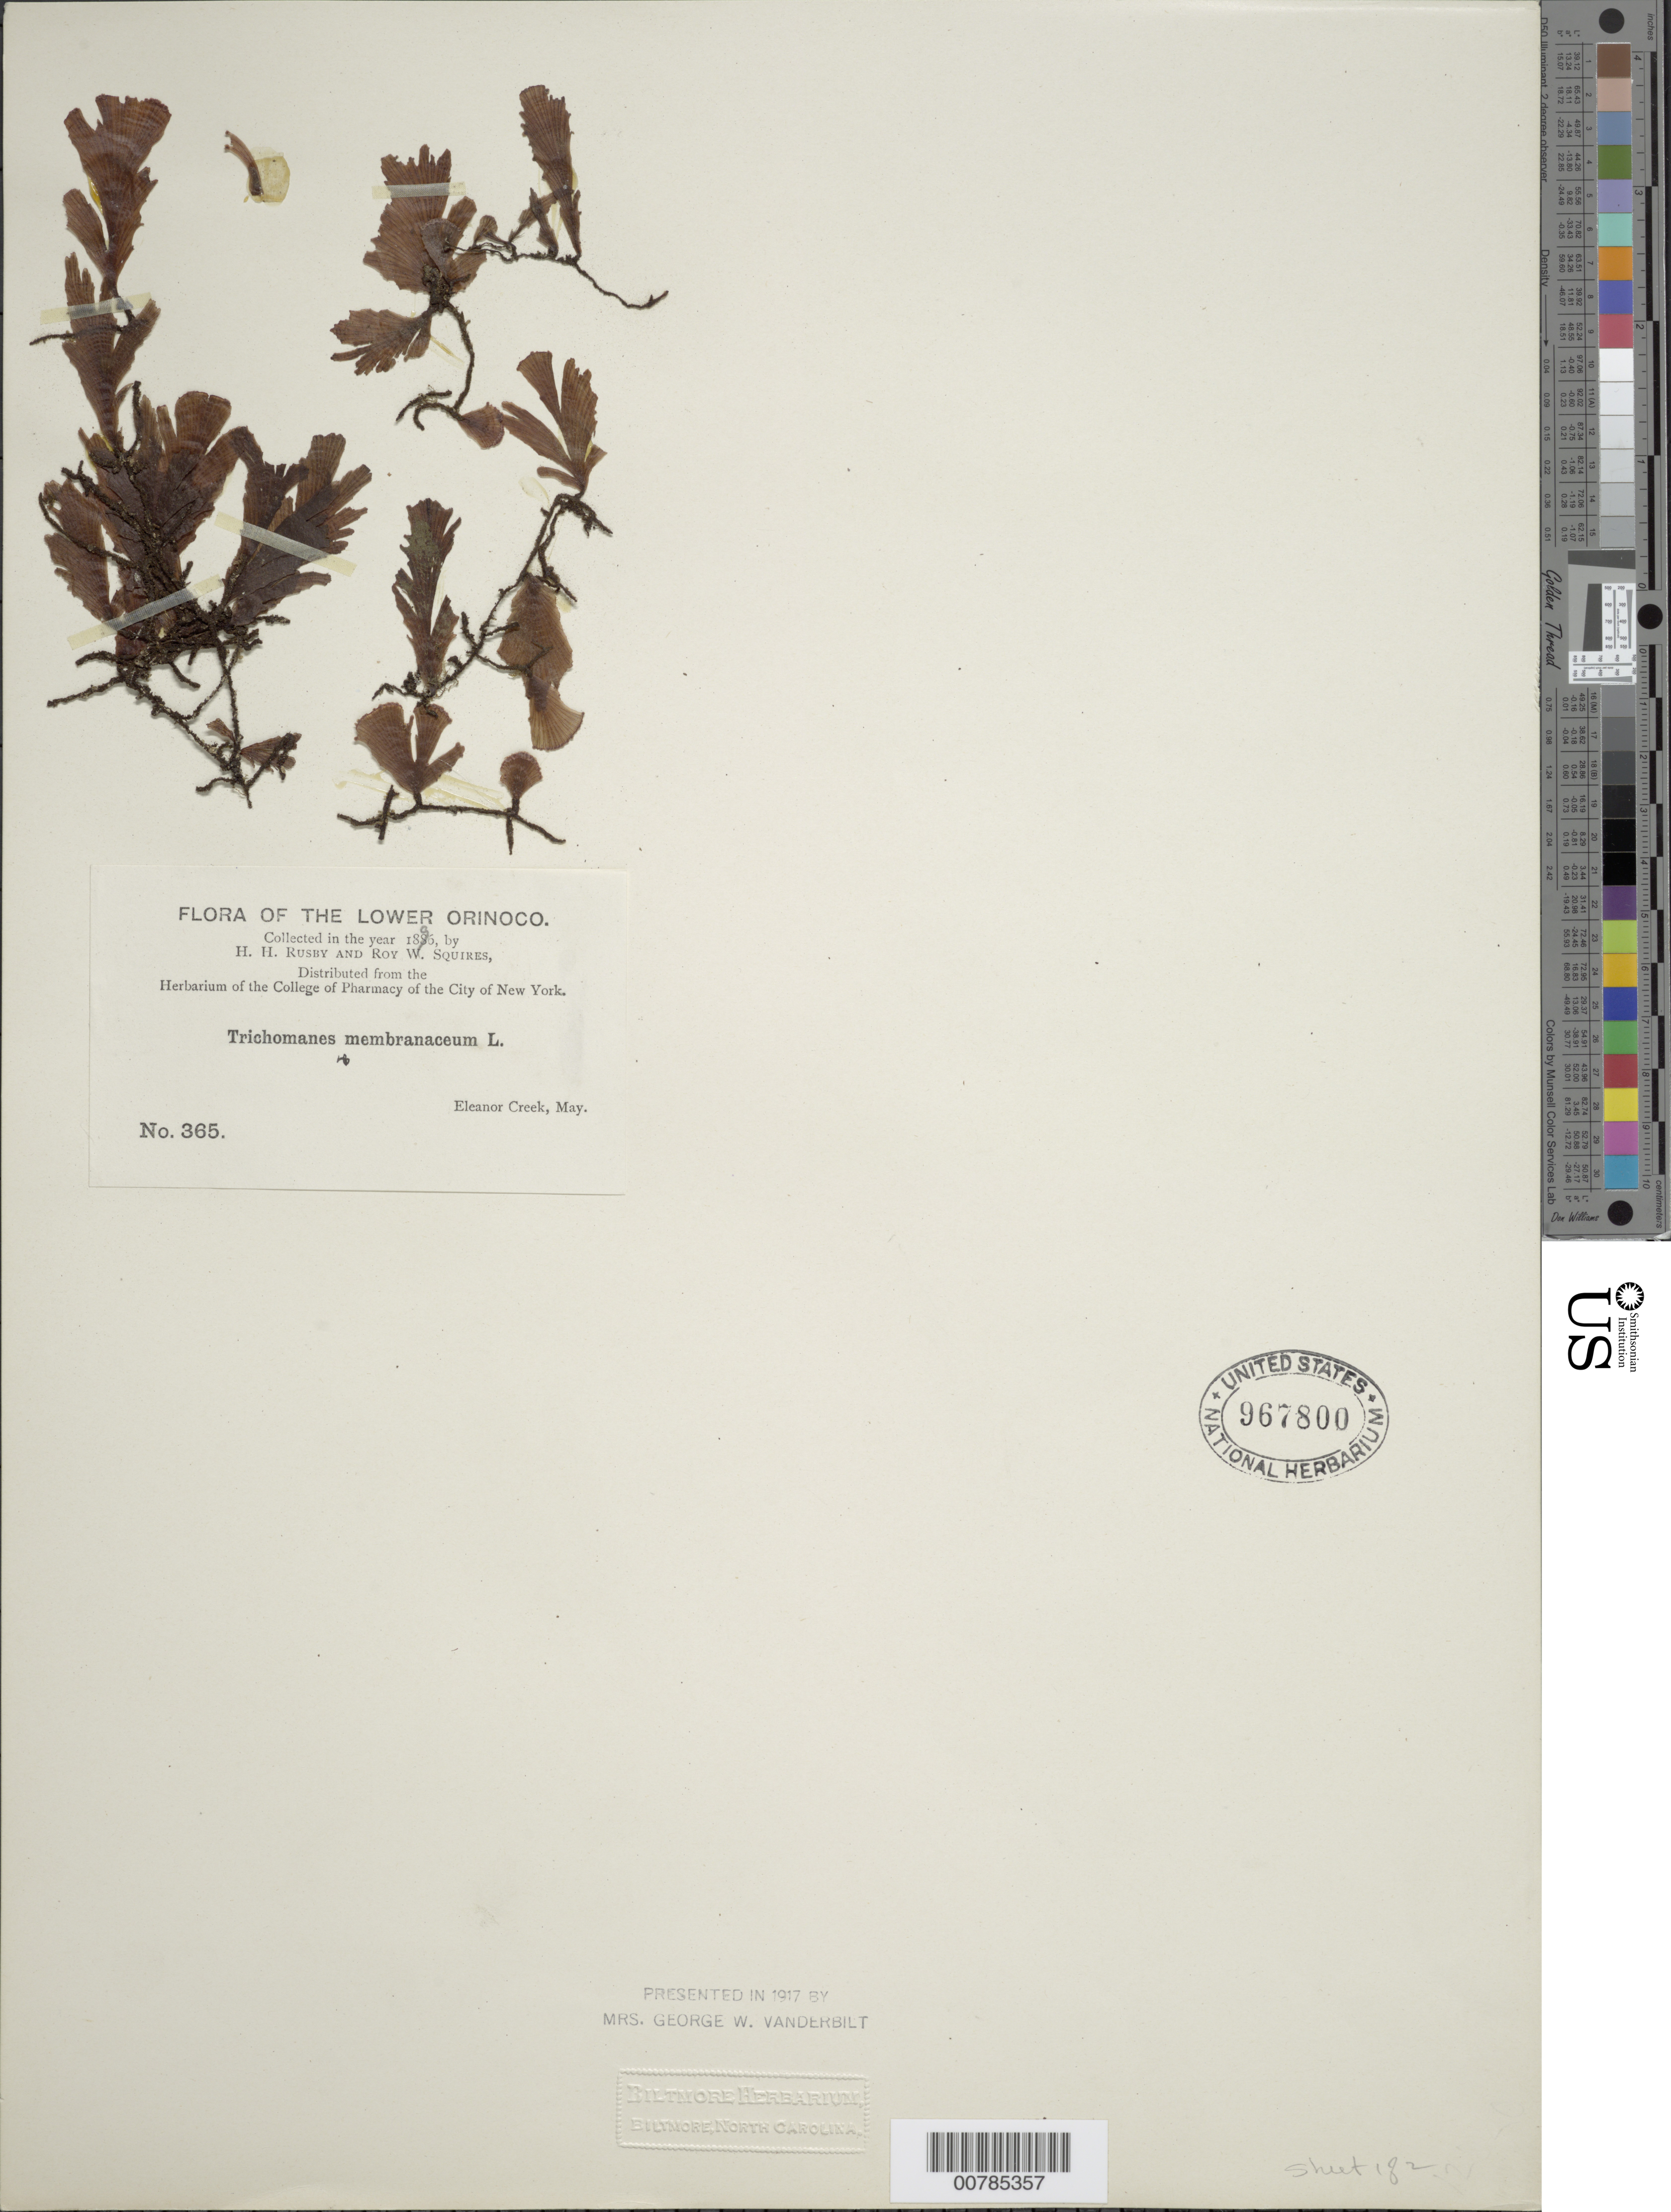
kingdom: Plantae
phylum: Tracheophyta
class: Polypodiopsida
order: Hymenophyllales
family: Hymenophyllaceae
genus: Didymoglossum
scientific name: Didymoglossum membranaceum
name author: (L.) Vareschi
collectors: H. H. Rusby & R. Squires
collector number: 365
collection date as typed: May 1896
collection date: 1896-05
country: Venezuela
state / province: Delta Amacuro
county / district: Antonio Díaz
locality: Lower Orinoco, Eleanor Creek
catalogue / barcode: US 967800